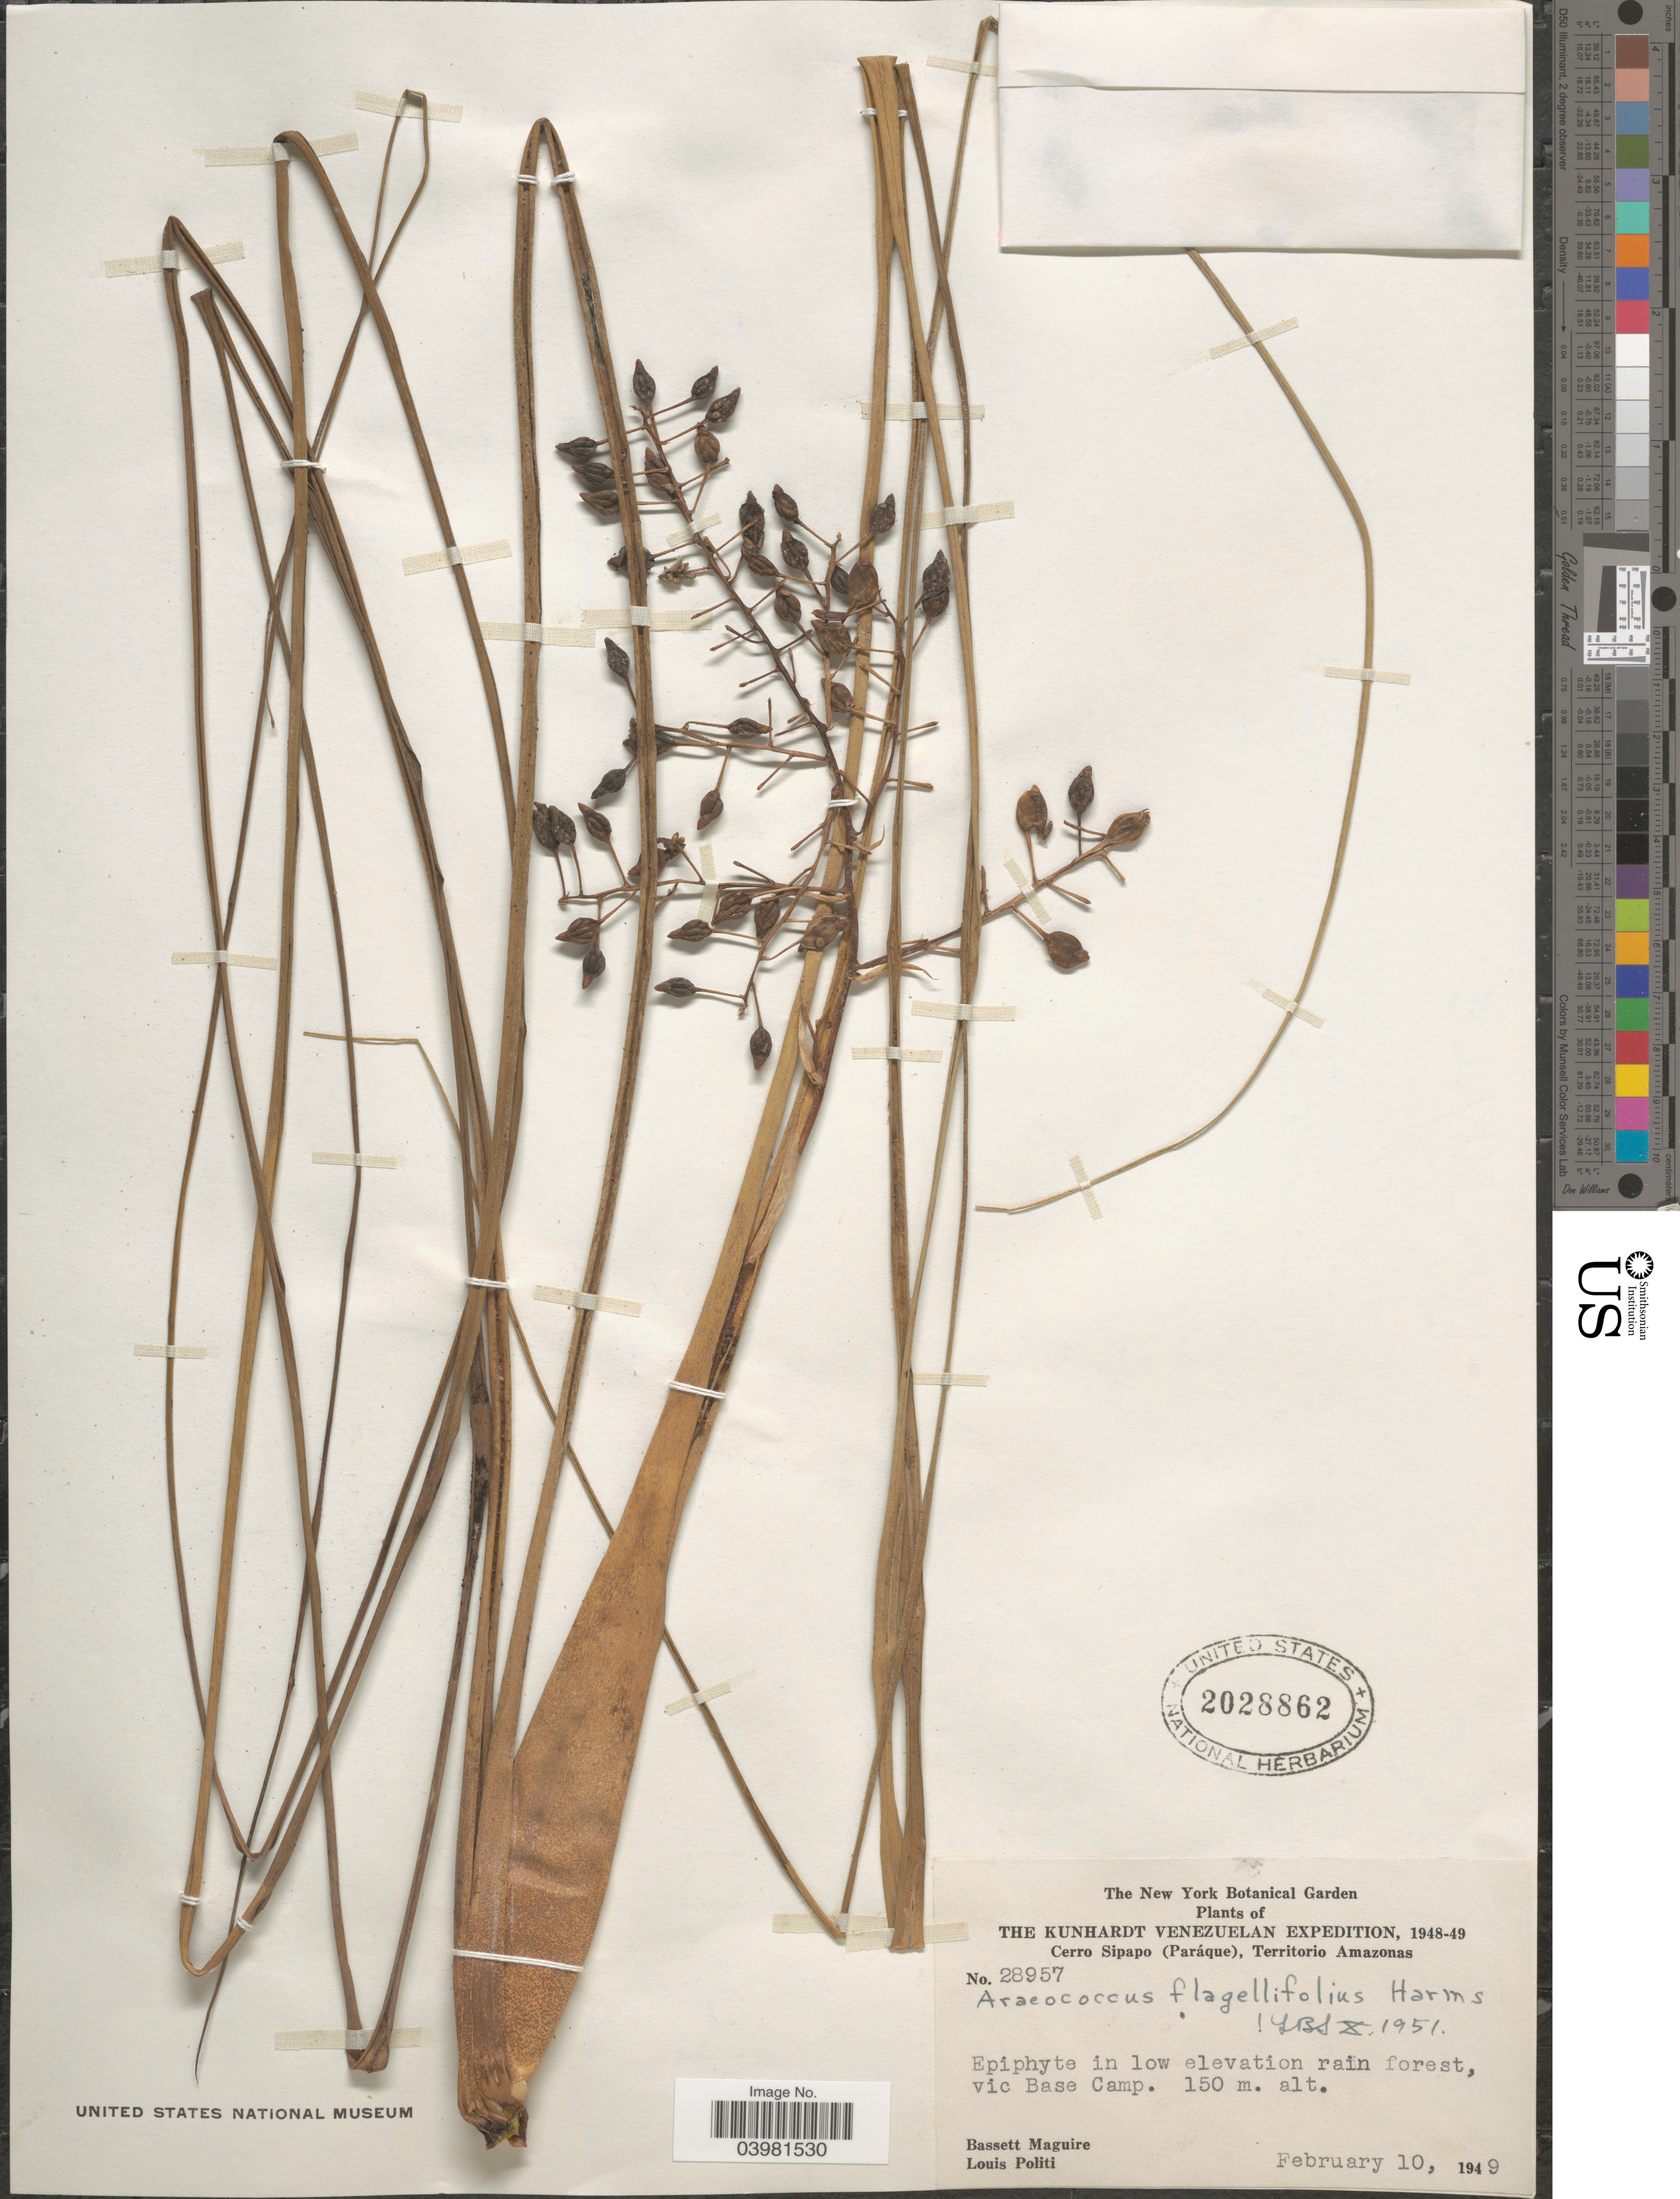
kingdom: Plantae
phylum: Tracheophyta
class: Liliopsida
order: Poales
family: Bromeliaceae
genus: Araeococcus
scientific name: Araeococcus flagellifolius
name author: Harms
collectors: B. Maguire & L. Politi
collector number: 28957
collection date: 1949-02-10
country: Venezuela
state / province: Amazonas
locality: Cerro Sipapo (Paráque). Vic. Base Camp.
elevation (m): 150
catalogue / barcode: US 2028862